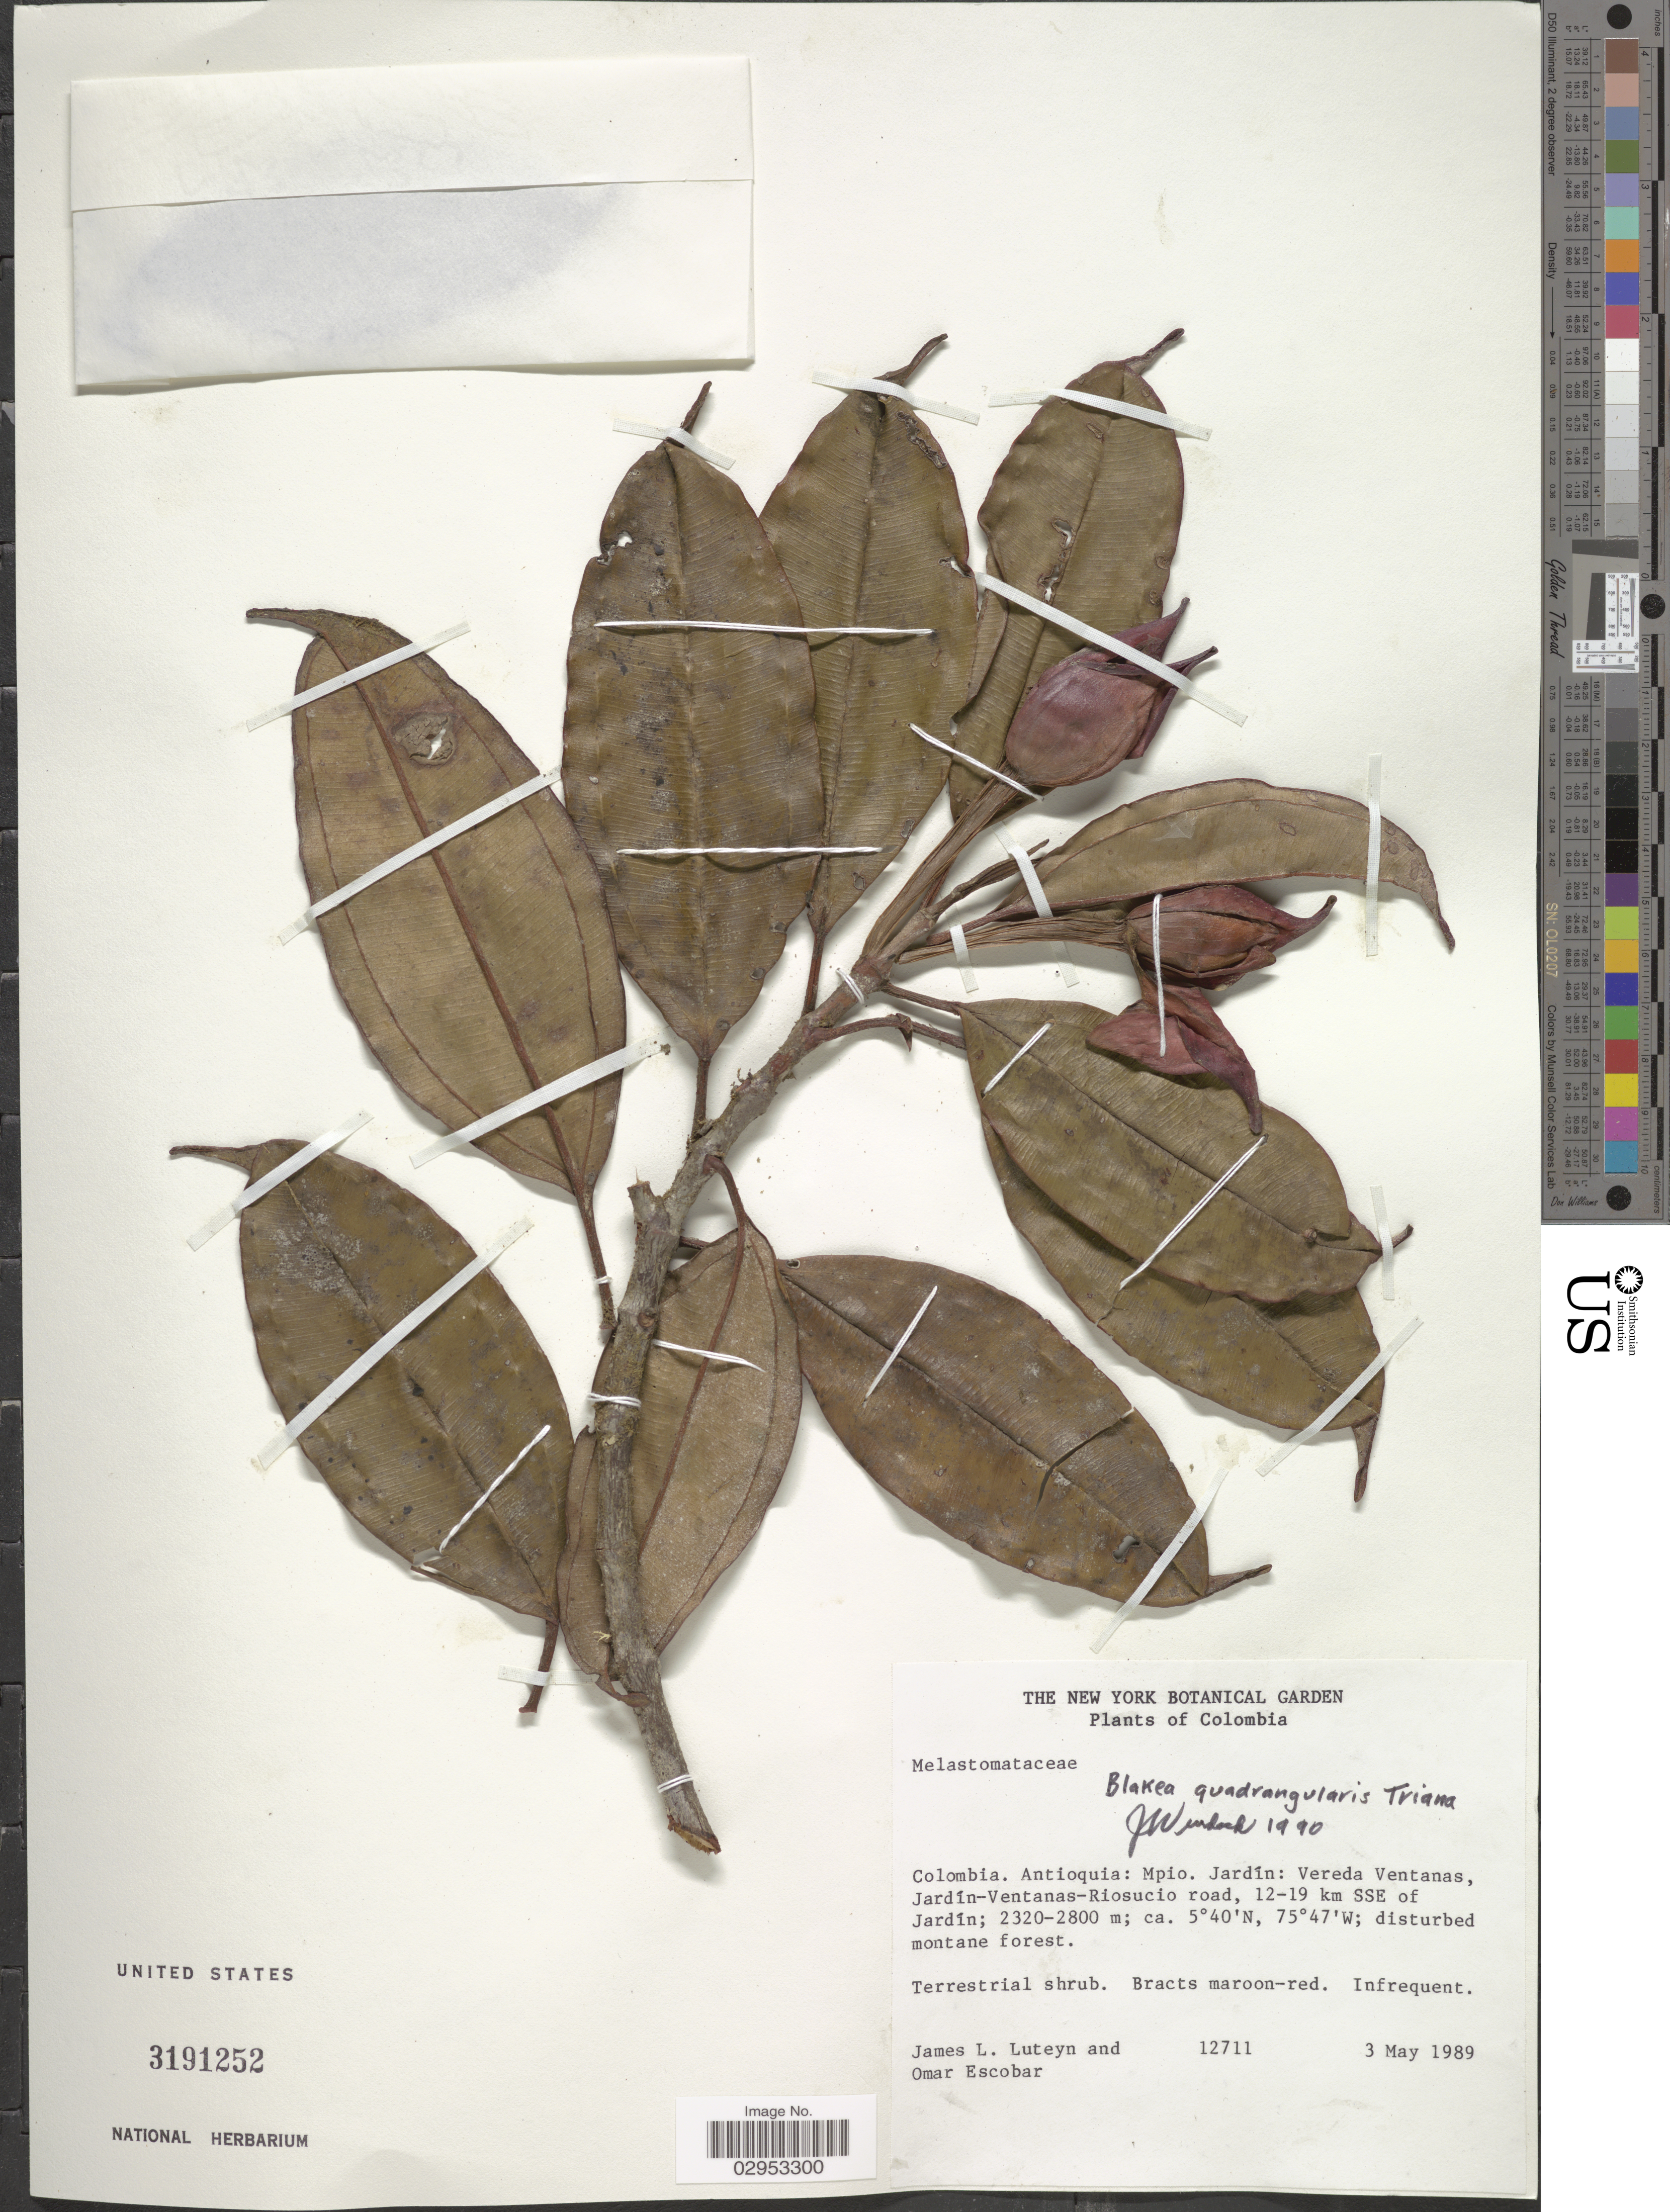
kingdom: Plantae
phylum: Tracheophyta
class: Magnoliopsida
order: Myrtales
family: Melastomataceae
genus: Blakea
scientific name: Blakea quadrangularis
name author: Triana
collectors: J. L. Luteyn & O. D. Escobar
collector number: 12711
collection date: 1989-05-03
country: Colombia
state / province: Antioquia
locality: Mpio. Jardín: Vereda Ventamas, Jardín-Ventanas-Riosucio road, 12-19 km SSE of Jardín.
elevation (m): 2320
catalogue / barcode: US 3191252